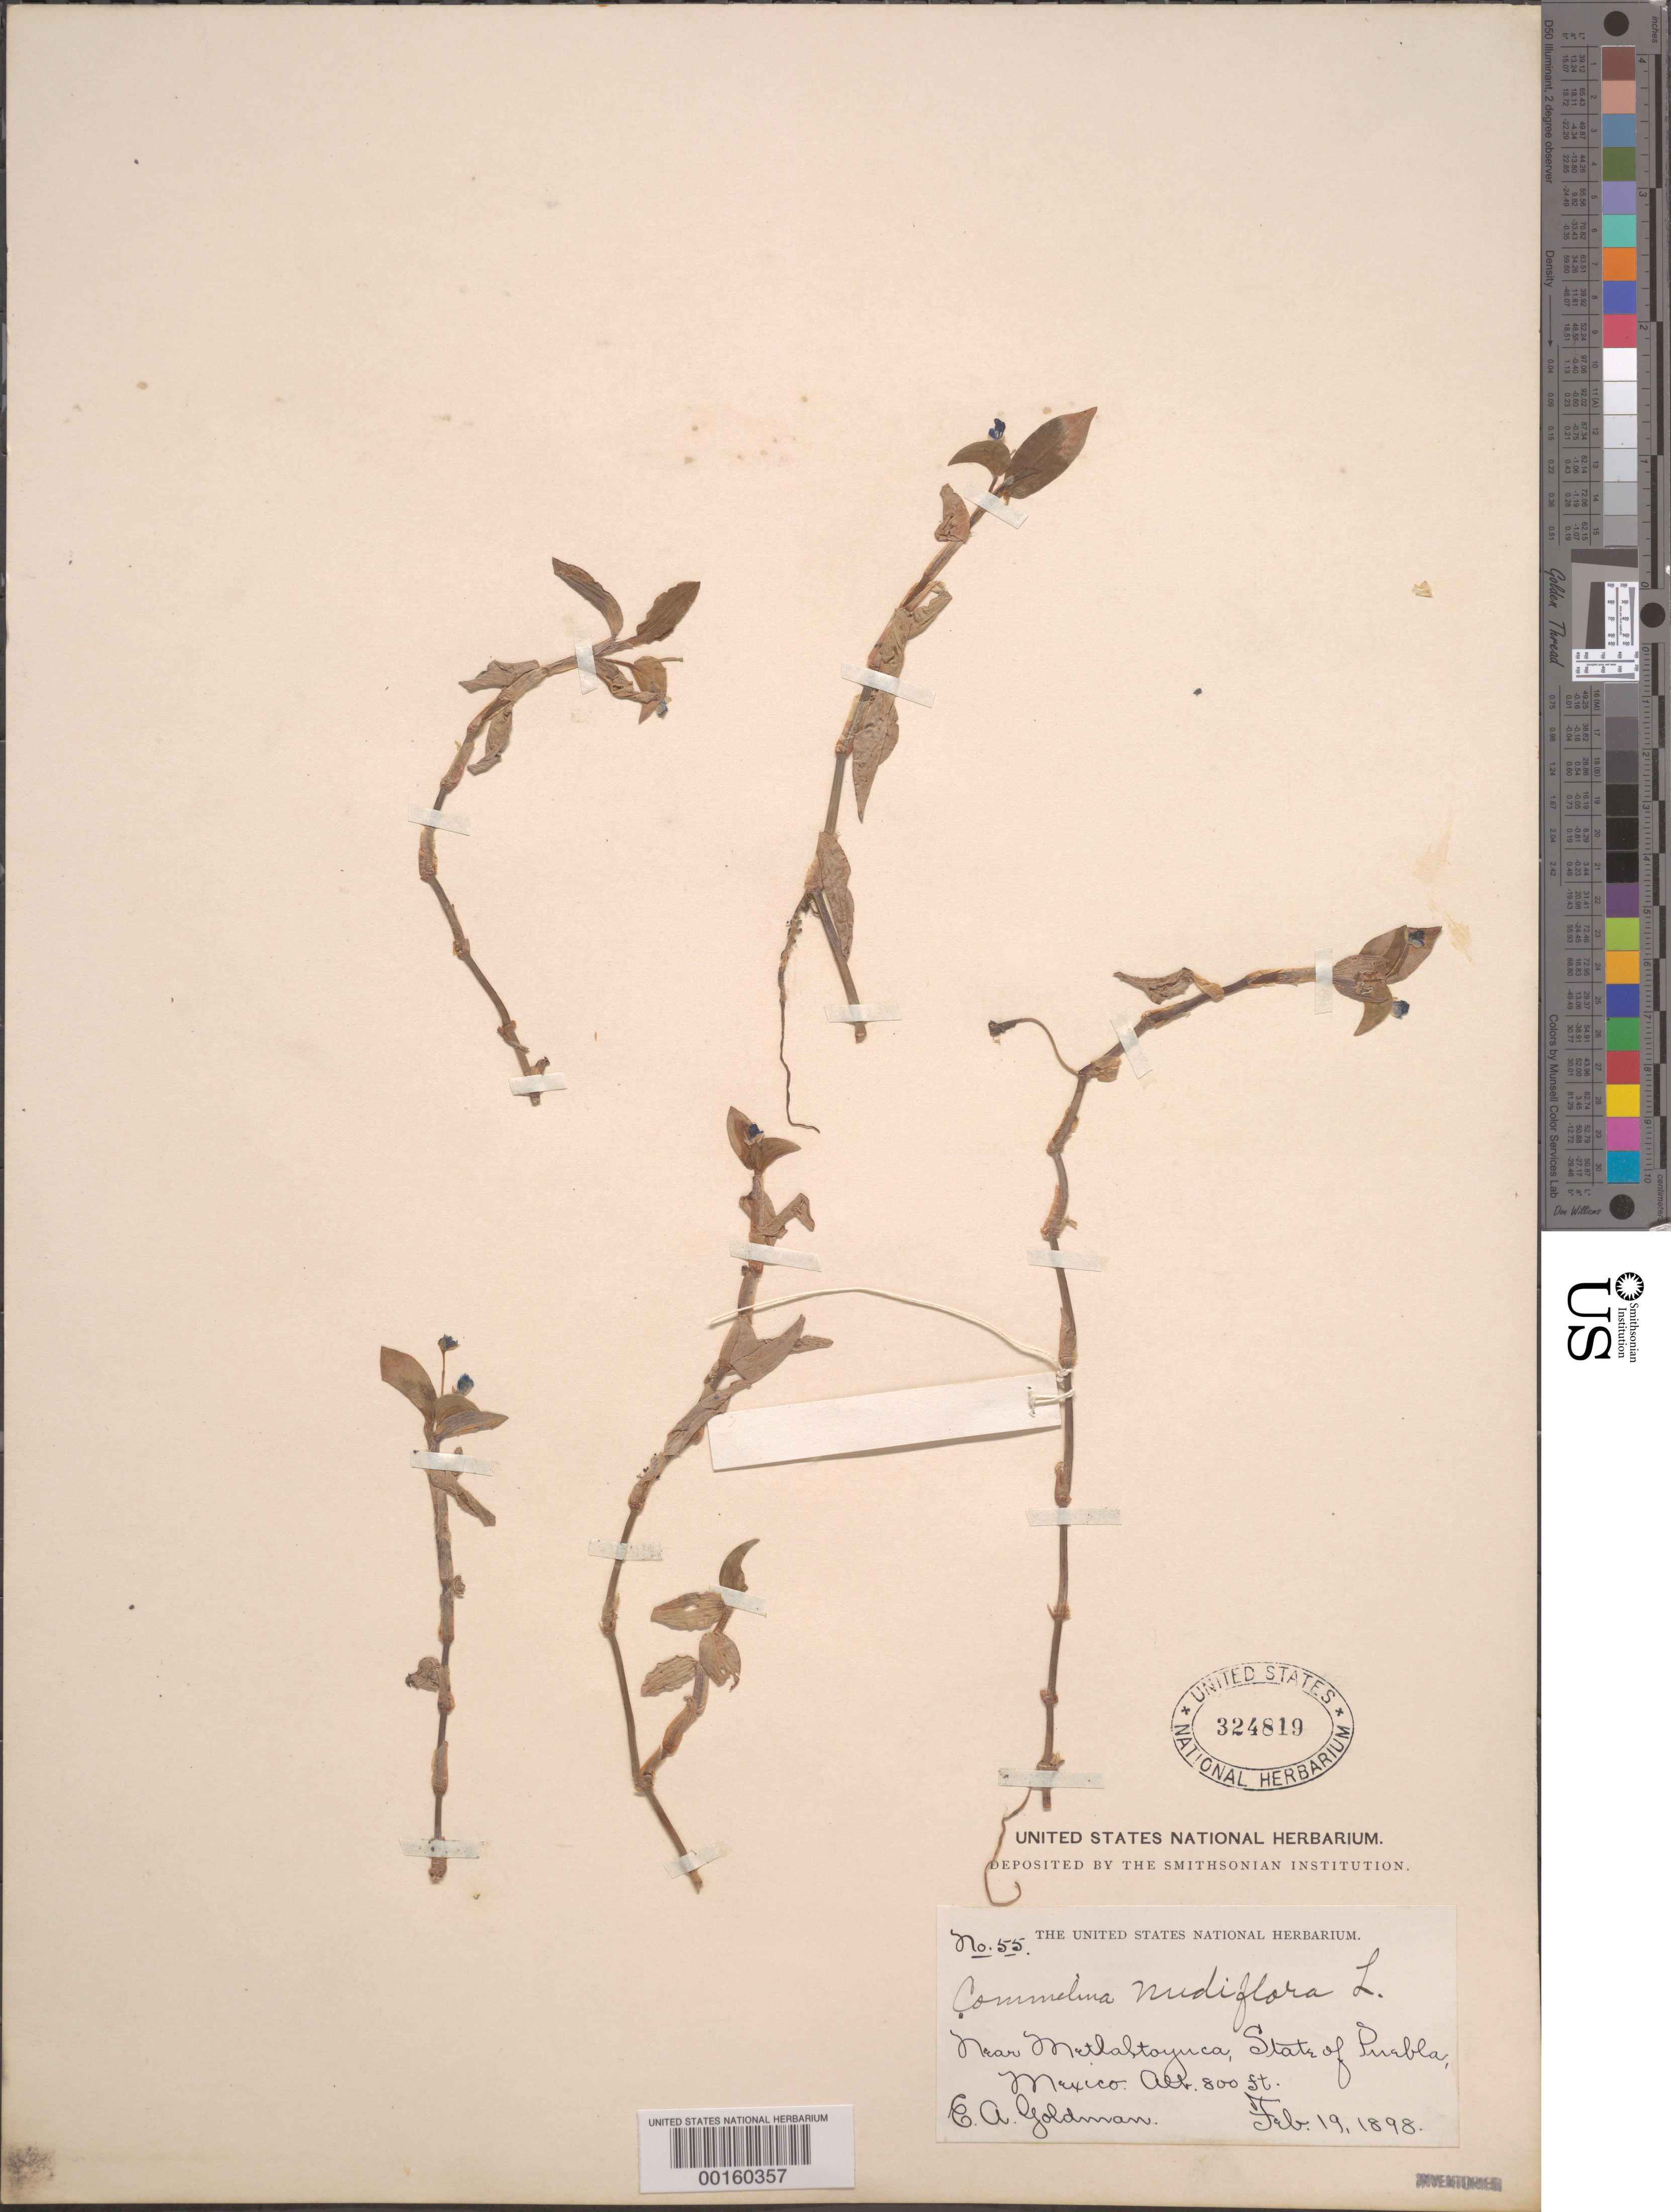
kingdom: Plantae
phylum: Tracheophyta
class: Liliopsida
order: Commelinales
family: Commelinaceae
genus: Commelina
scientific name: Commelina diffusa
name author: Burm. f.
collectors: E. A. Goldman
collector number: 55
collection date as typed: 19 Feb 1898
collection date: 1898-02-19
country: Mexico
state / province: Puebla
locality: Metlaltoynca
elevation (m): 244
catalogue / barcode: US 324819